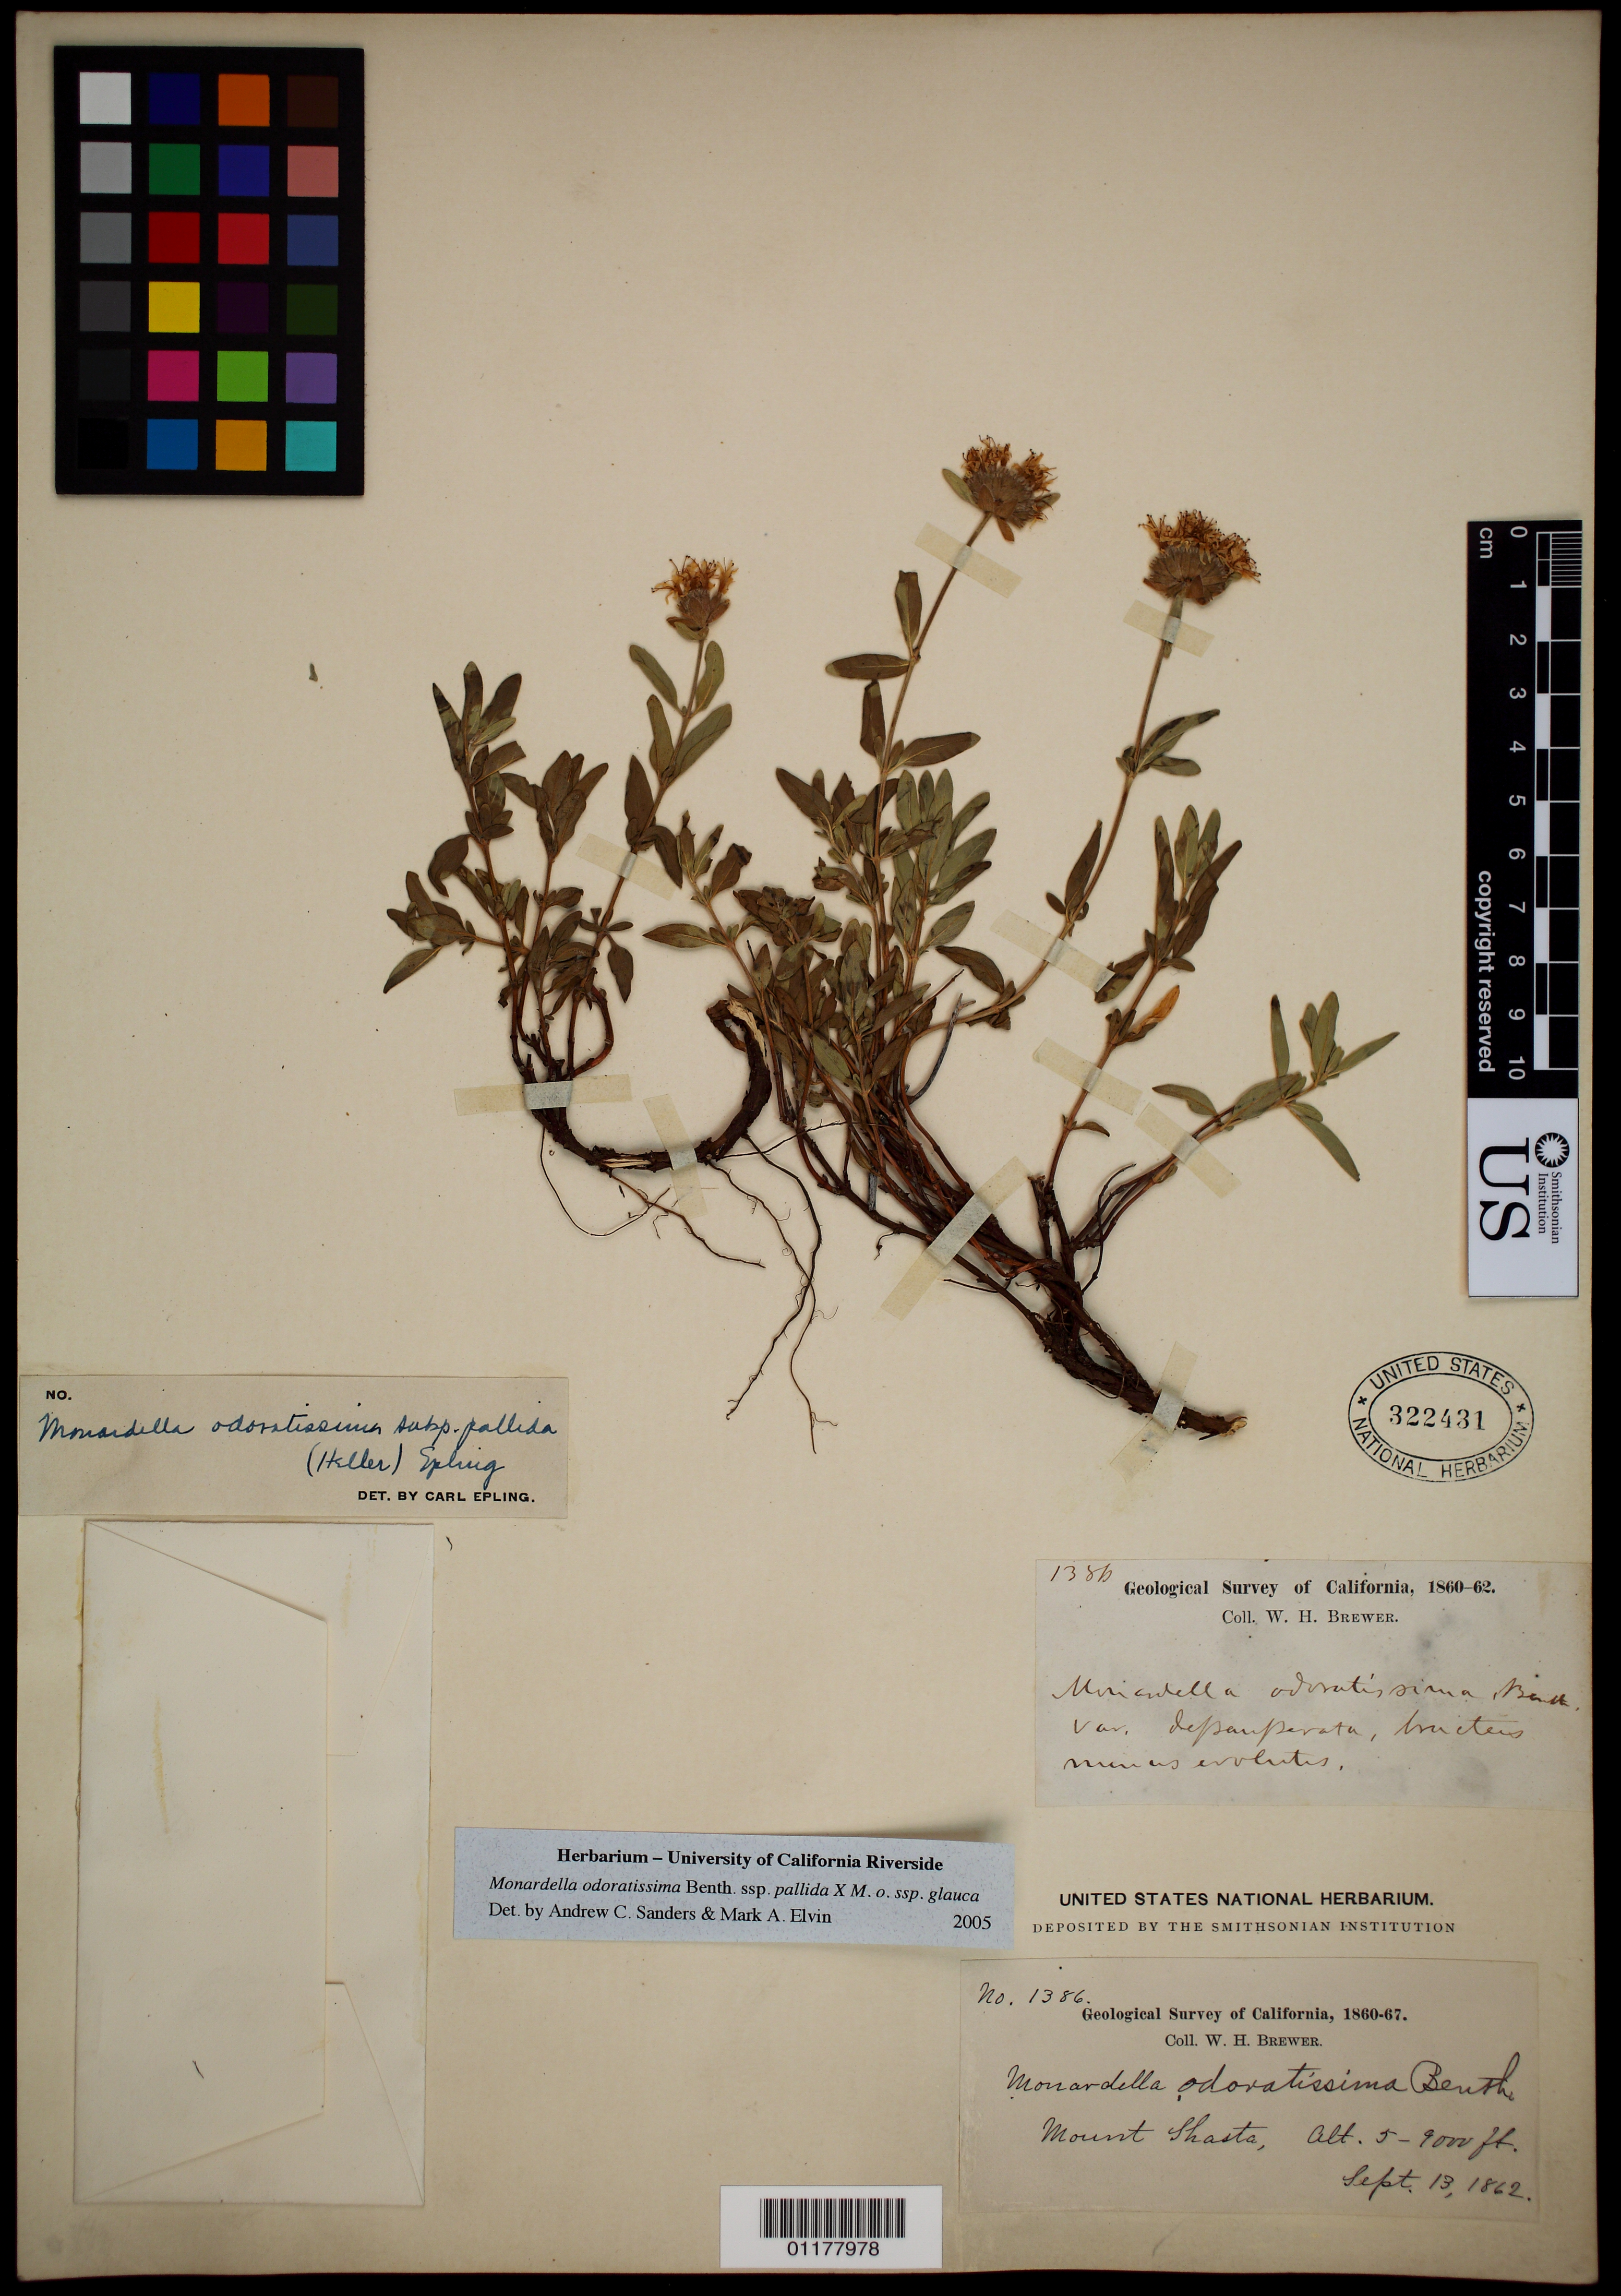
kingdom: Plantae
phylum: Tracheophyta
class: Magnoliopsida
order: Lamiales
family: Lamiaceae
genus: Monardella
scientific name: Monardella odoratissima subsp. pallida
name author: (A. Heller) Epling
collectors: W. H. Brewer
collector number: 1386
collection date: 1862-09-13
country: United States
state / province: California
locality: Mount Shasta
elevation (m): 2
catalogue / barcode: US 322431